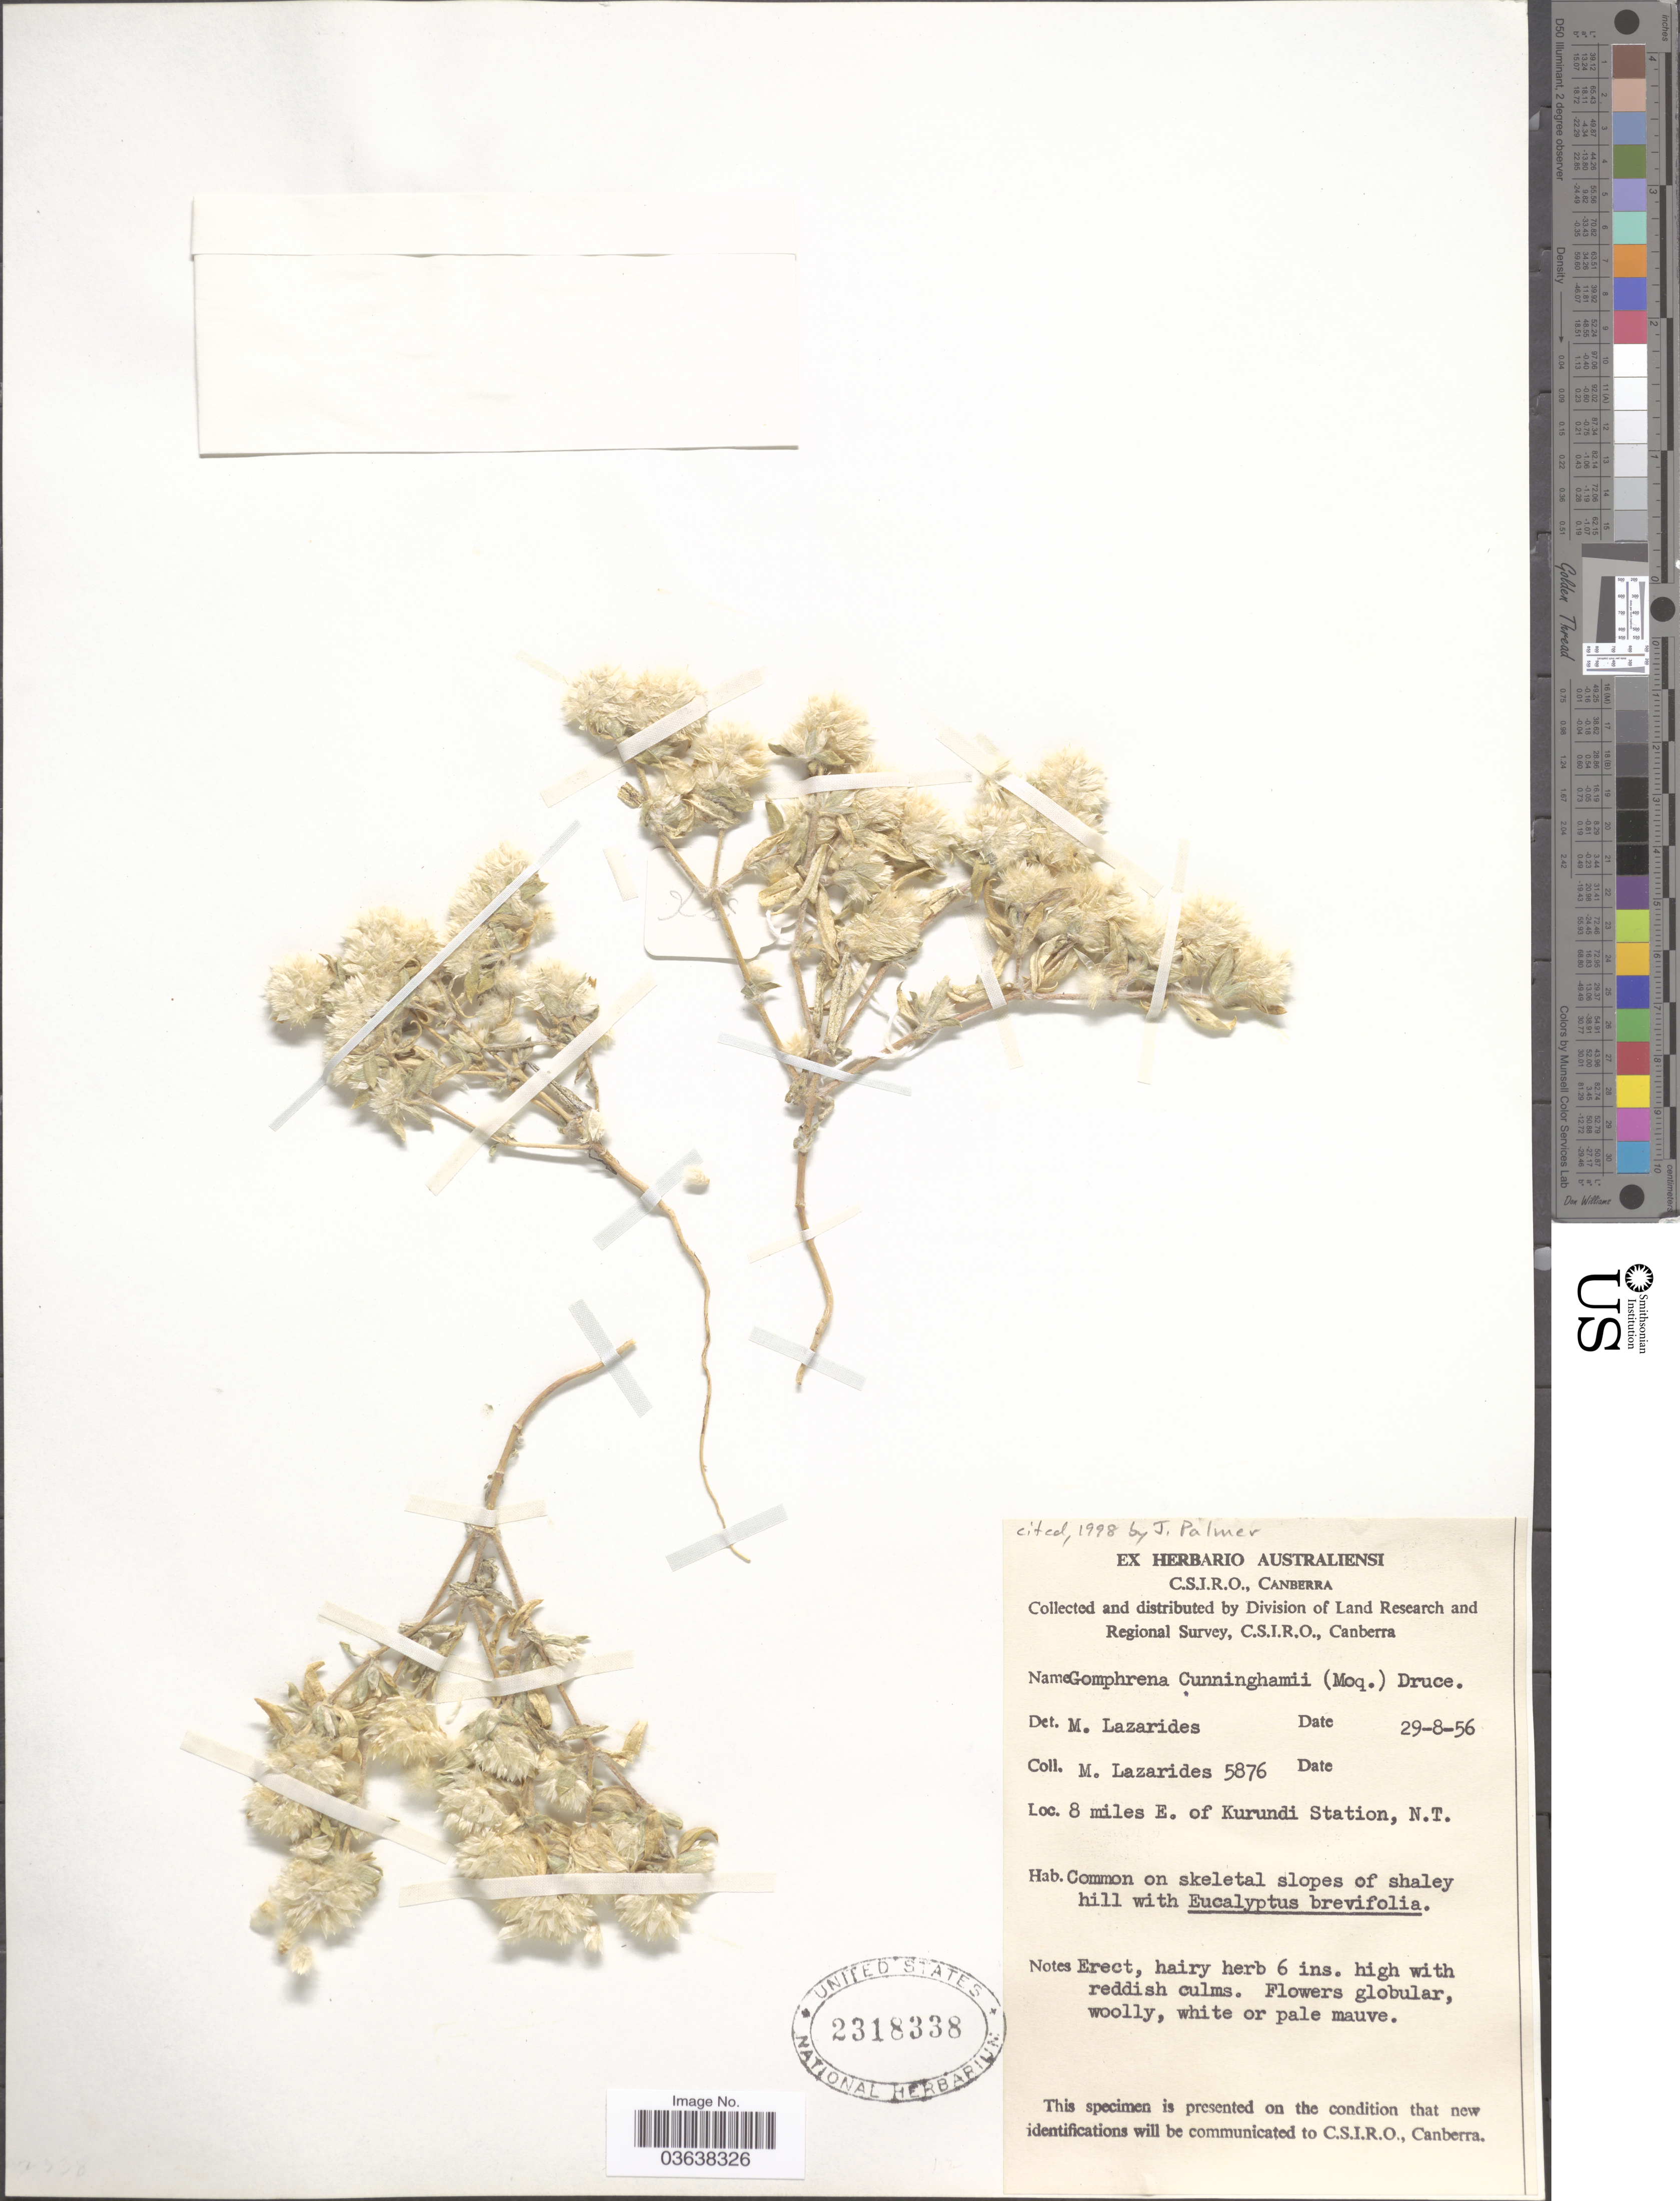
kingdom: Plantae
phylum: Tracheophyta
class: Magnoliopsida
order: Caryophyllales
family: Amaranthaceae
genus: Gomphrena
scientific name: Gomphrena cunninghamii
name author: (Moq.) Druce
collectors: M. Lazarides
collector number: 5876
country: Australia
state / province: Northern Territory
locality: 8 miles E. of Kurundi Station.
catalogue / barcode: US 2318338